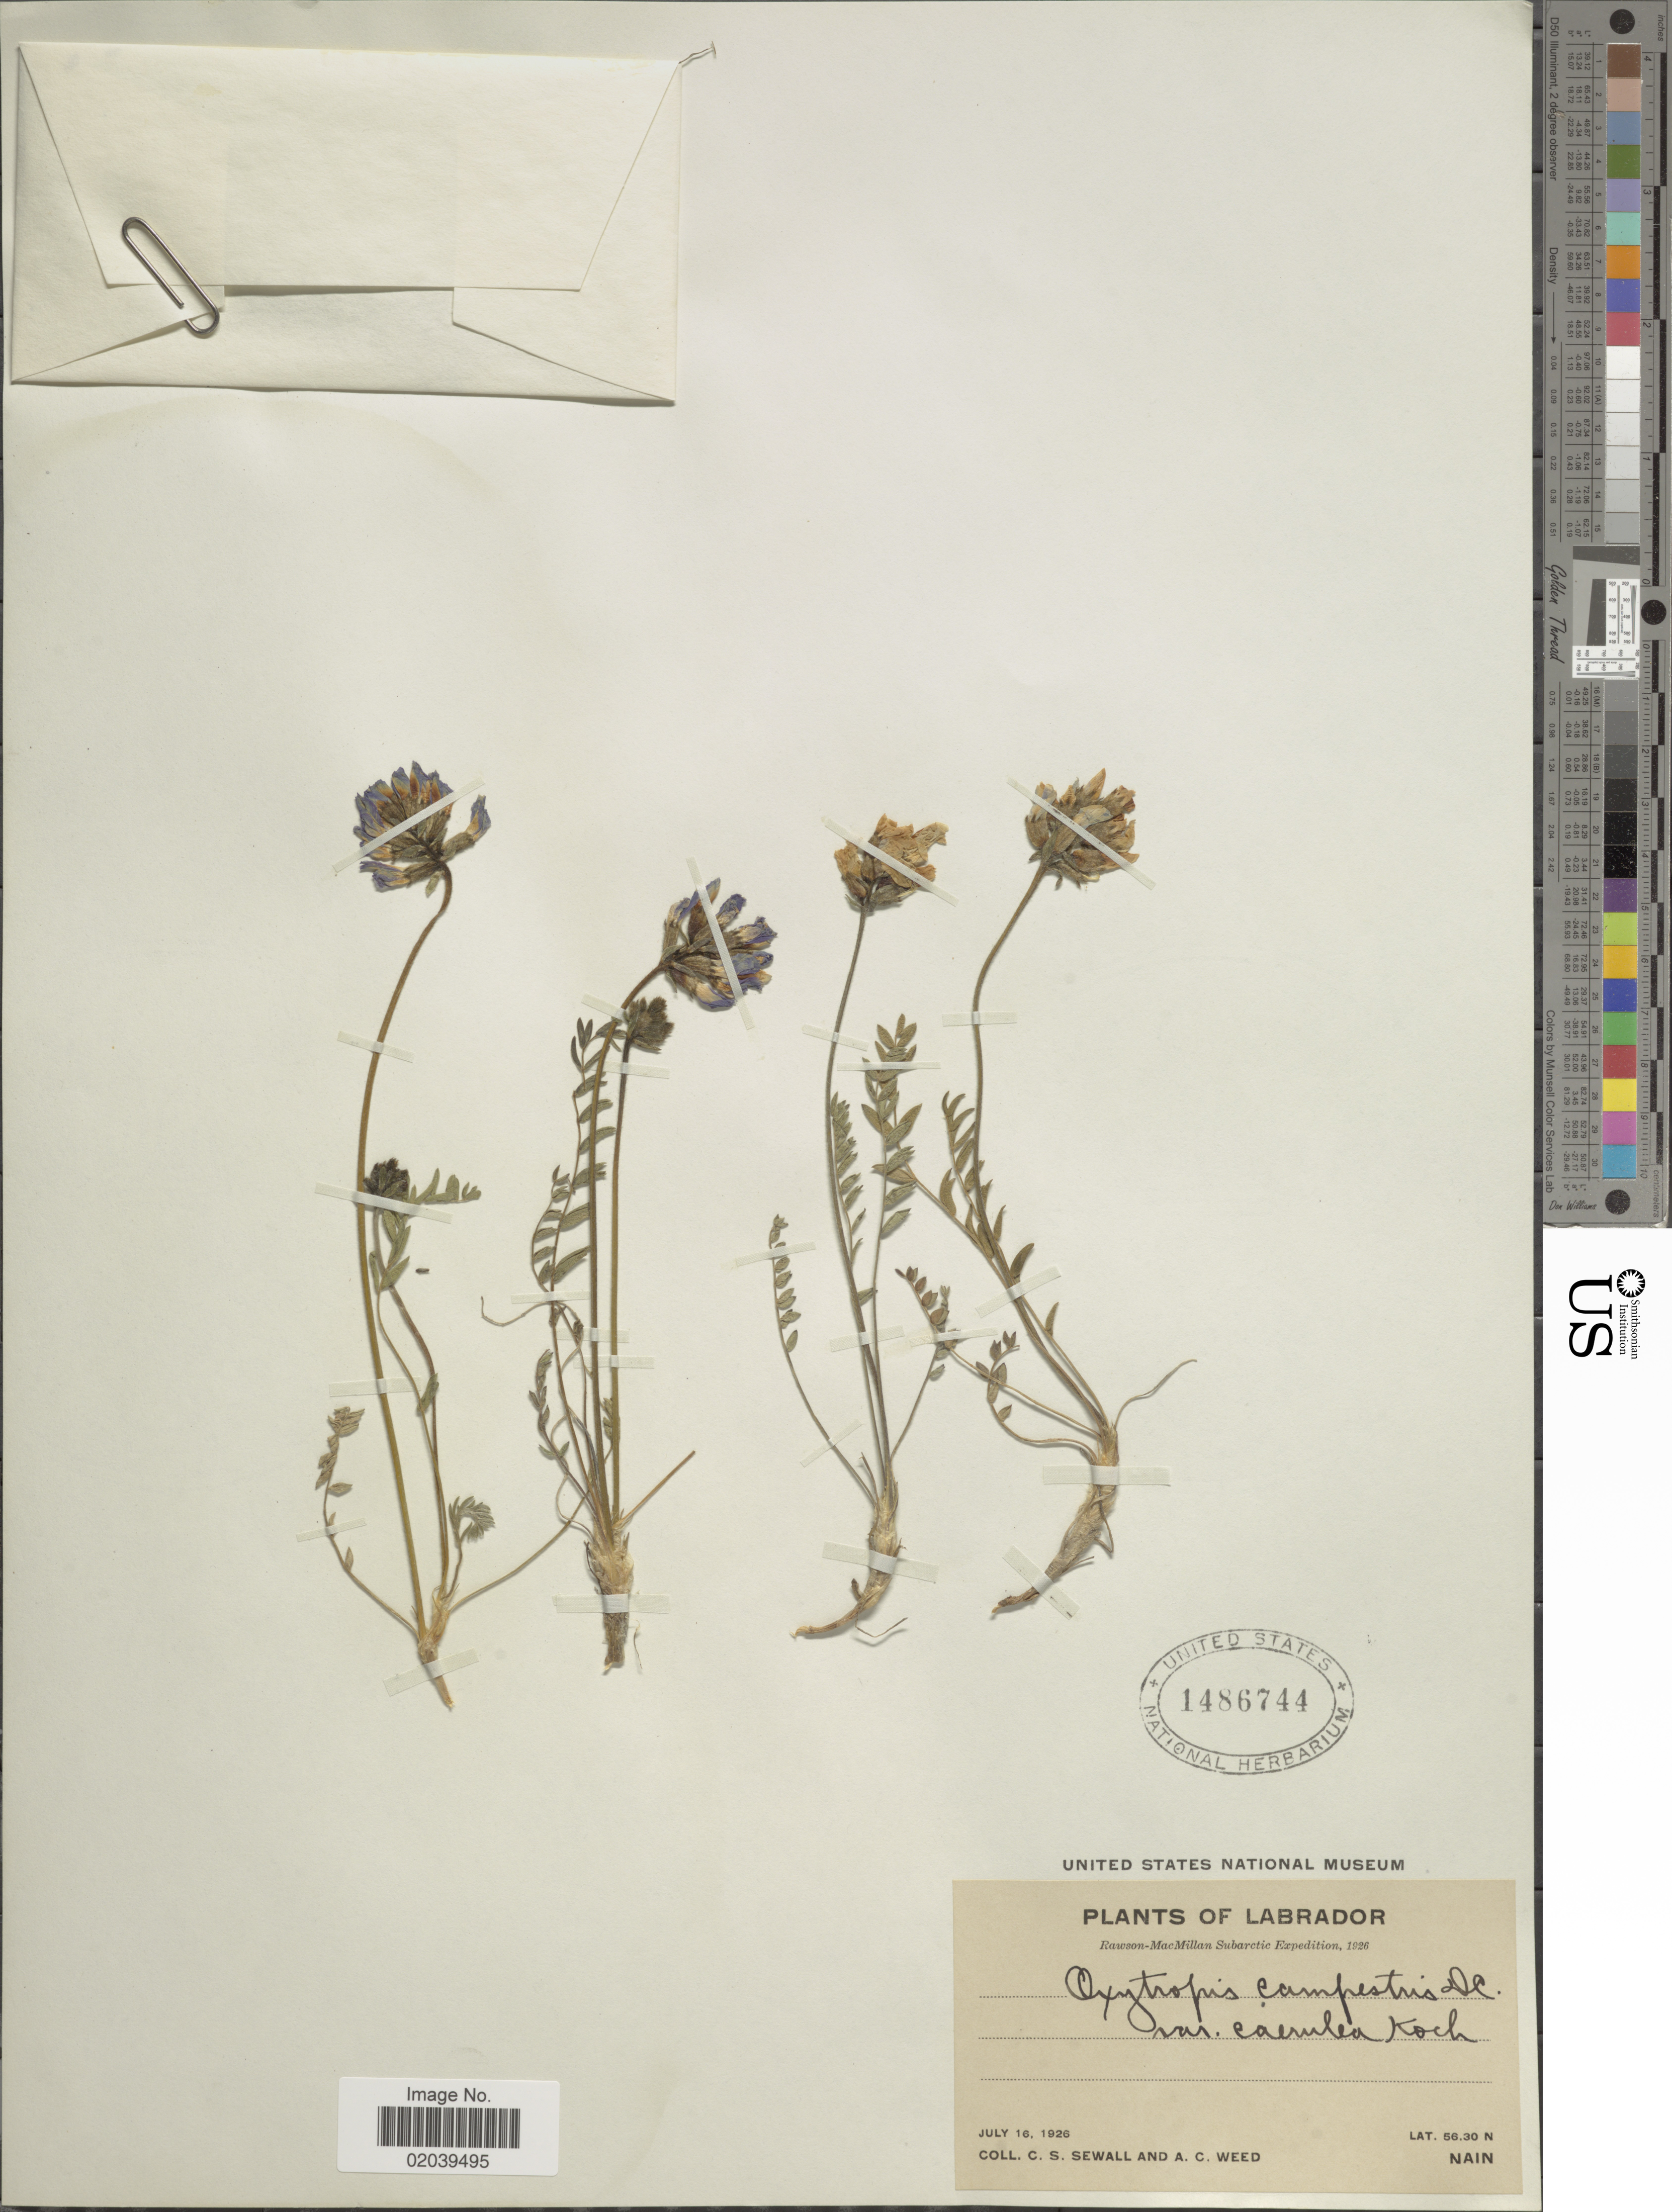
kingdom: Plantae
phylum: Tracheophyta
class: Magnoliopsida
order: Fabales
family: Fabaceae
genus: Oxytropis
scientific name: Oxytropis campestris var. terrae-novae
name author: (Fernald) Barneby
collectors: C. Sewall & A. Weed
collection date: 1926-07-16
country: Canada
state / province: Newfoundland and Labrador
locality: Labrador. Subarctic. Nain [unsure placement].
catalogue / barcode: US 1486744